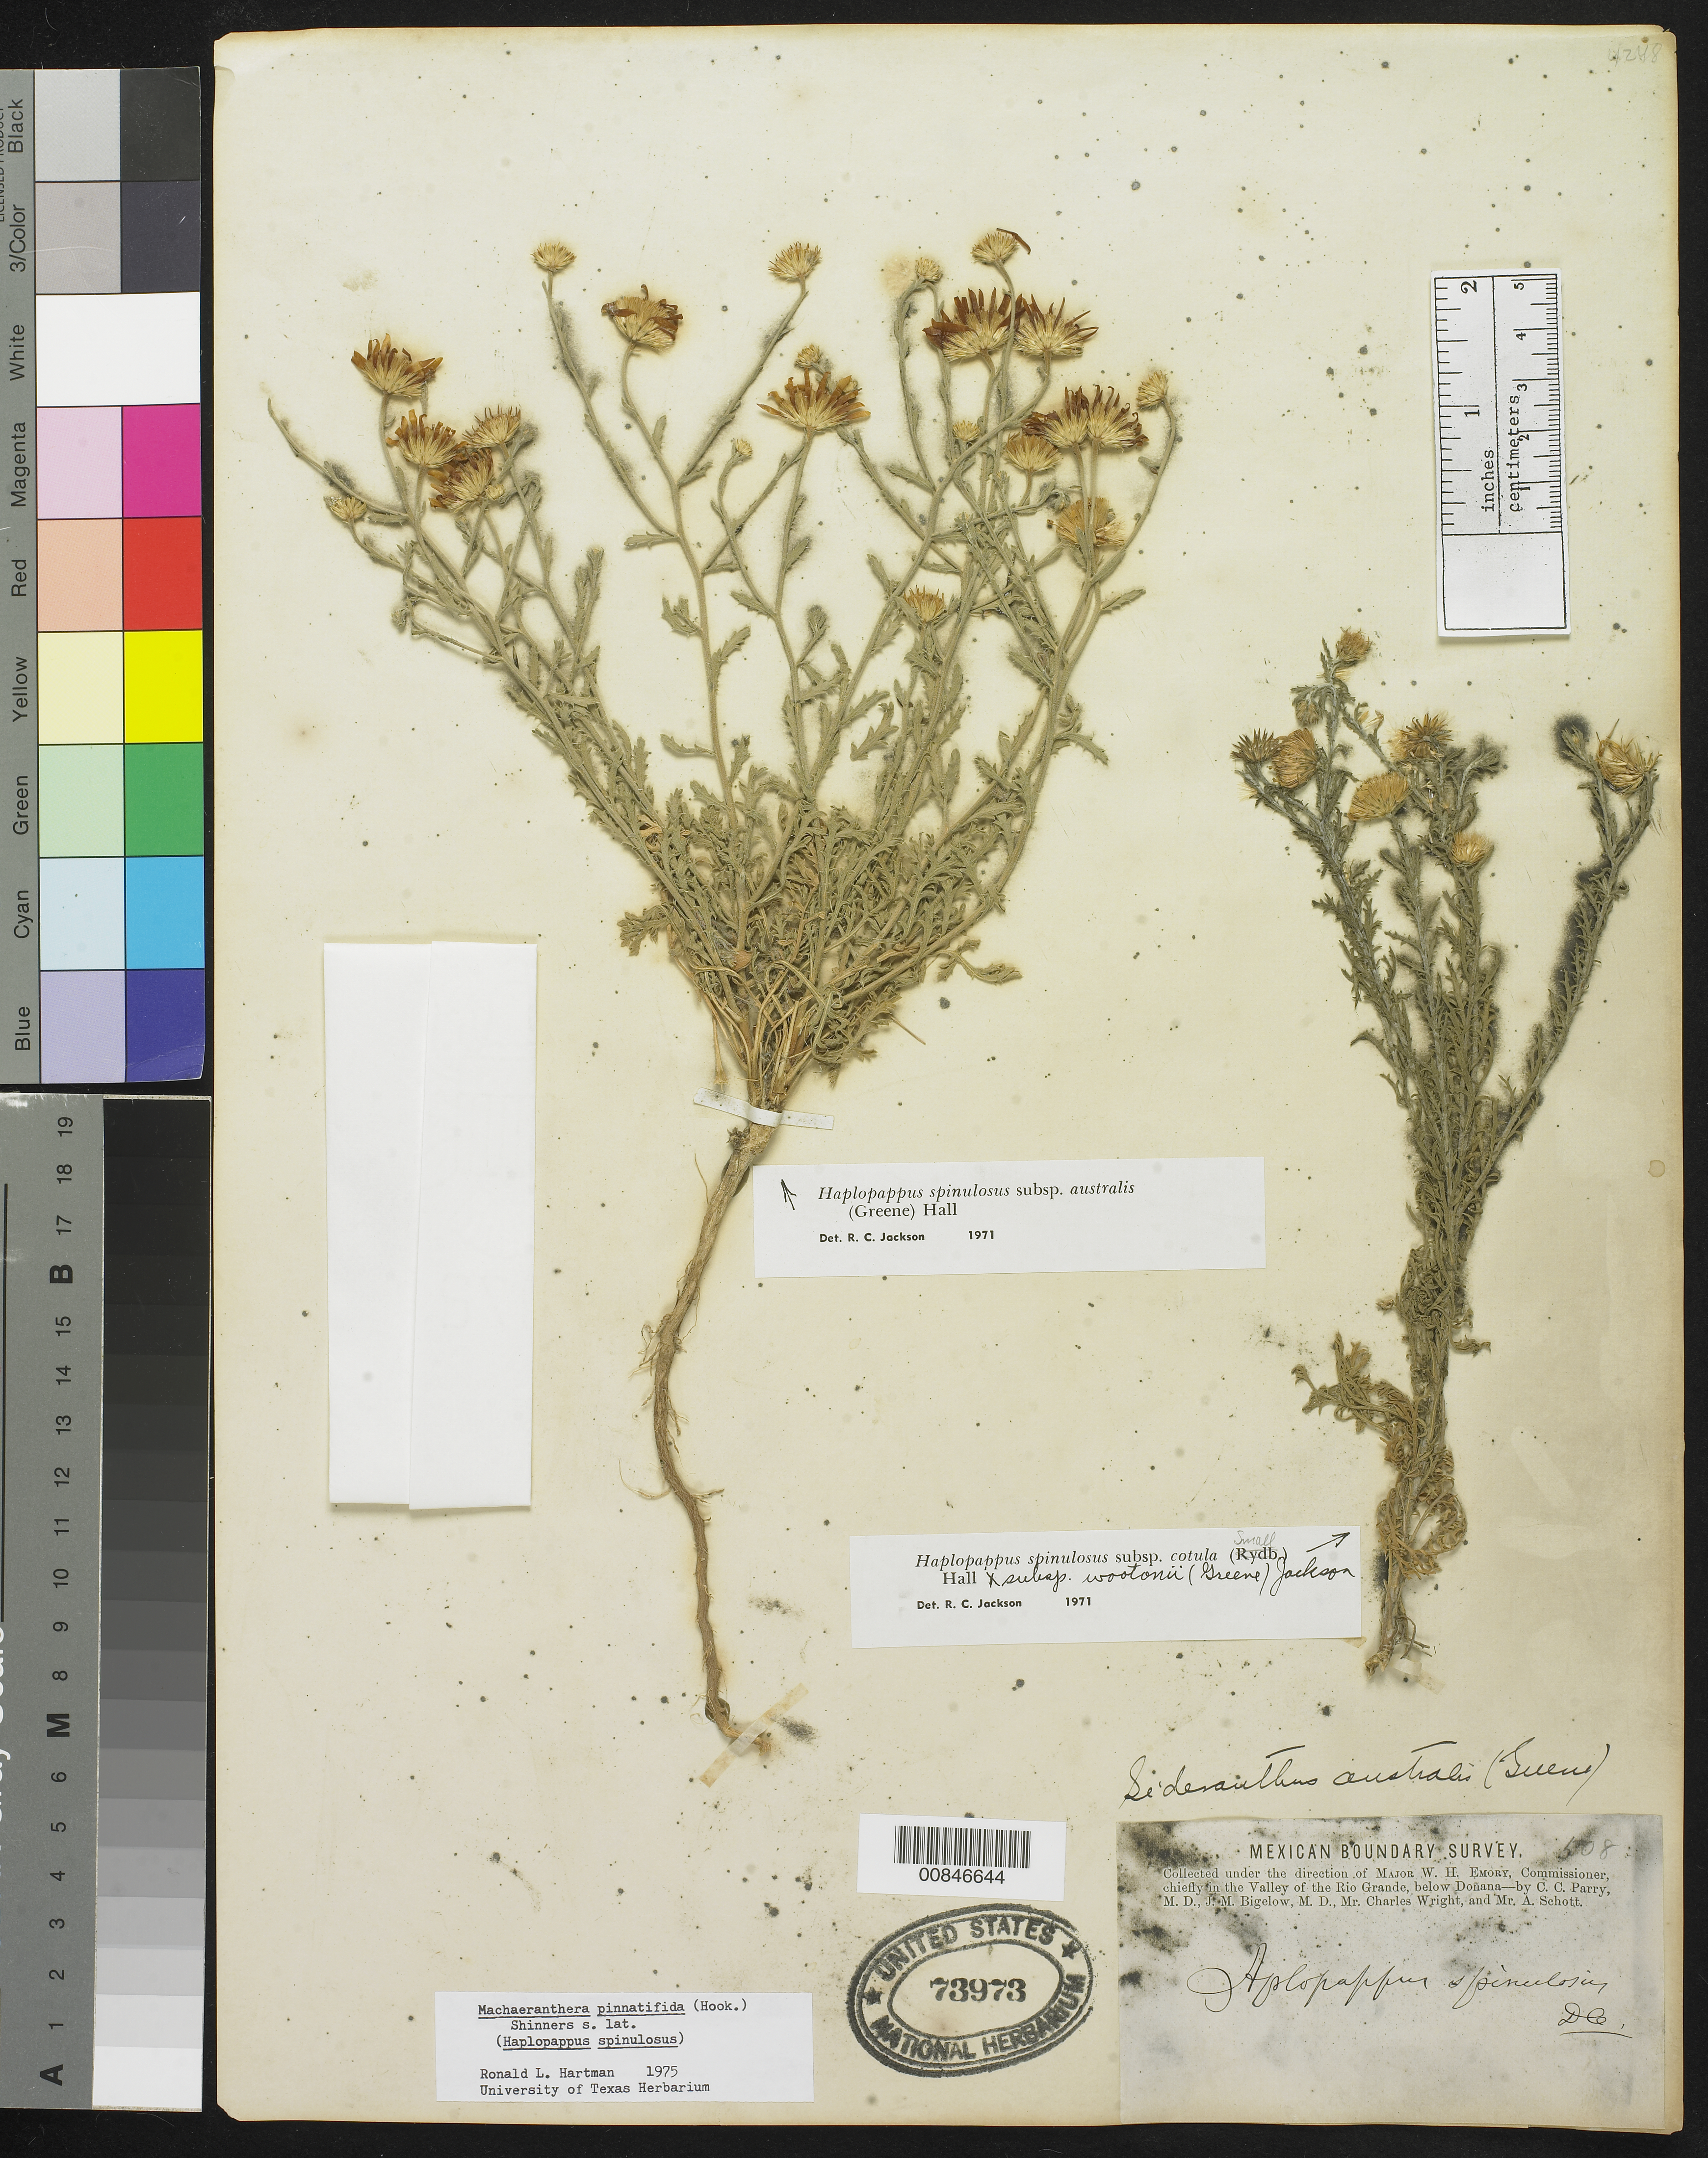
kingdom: Plantae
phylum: Tracheophyta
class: Magnoliopsida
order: Asterales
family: Asteraceae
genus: Machaeranthera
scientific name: Machaeranthera pinnatifida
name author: (Hook.) Shinners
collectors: C. C. Parry, J. M. Bigelow, C. Wright & A. C. V. Schott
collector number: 508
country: United States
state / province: New Mexico / Texas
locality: Valley of the Rio Grande, below Doñana.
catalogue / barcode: US 73973